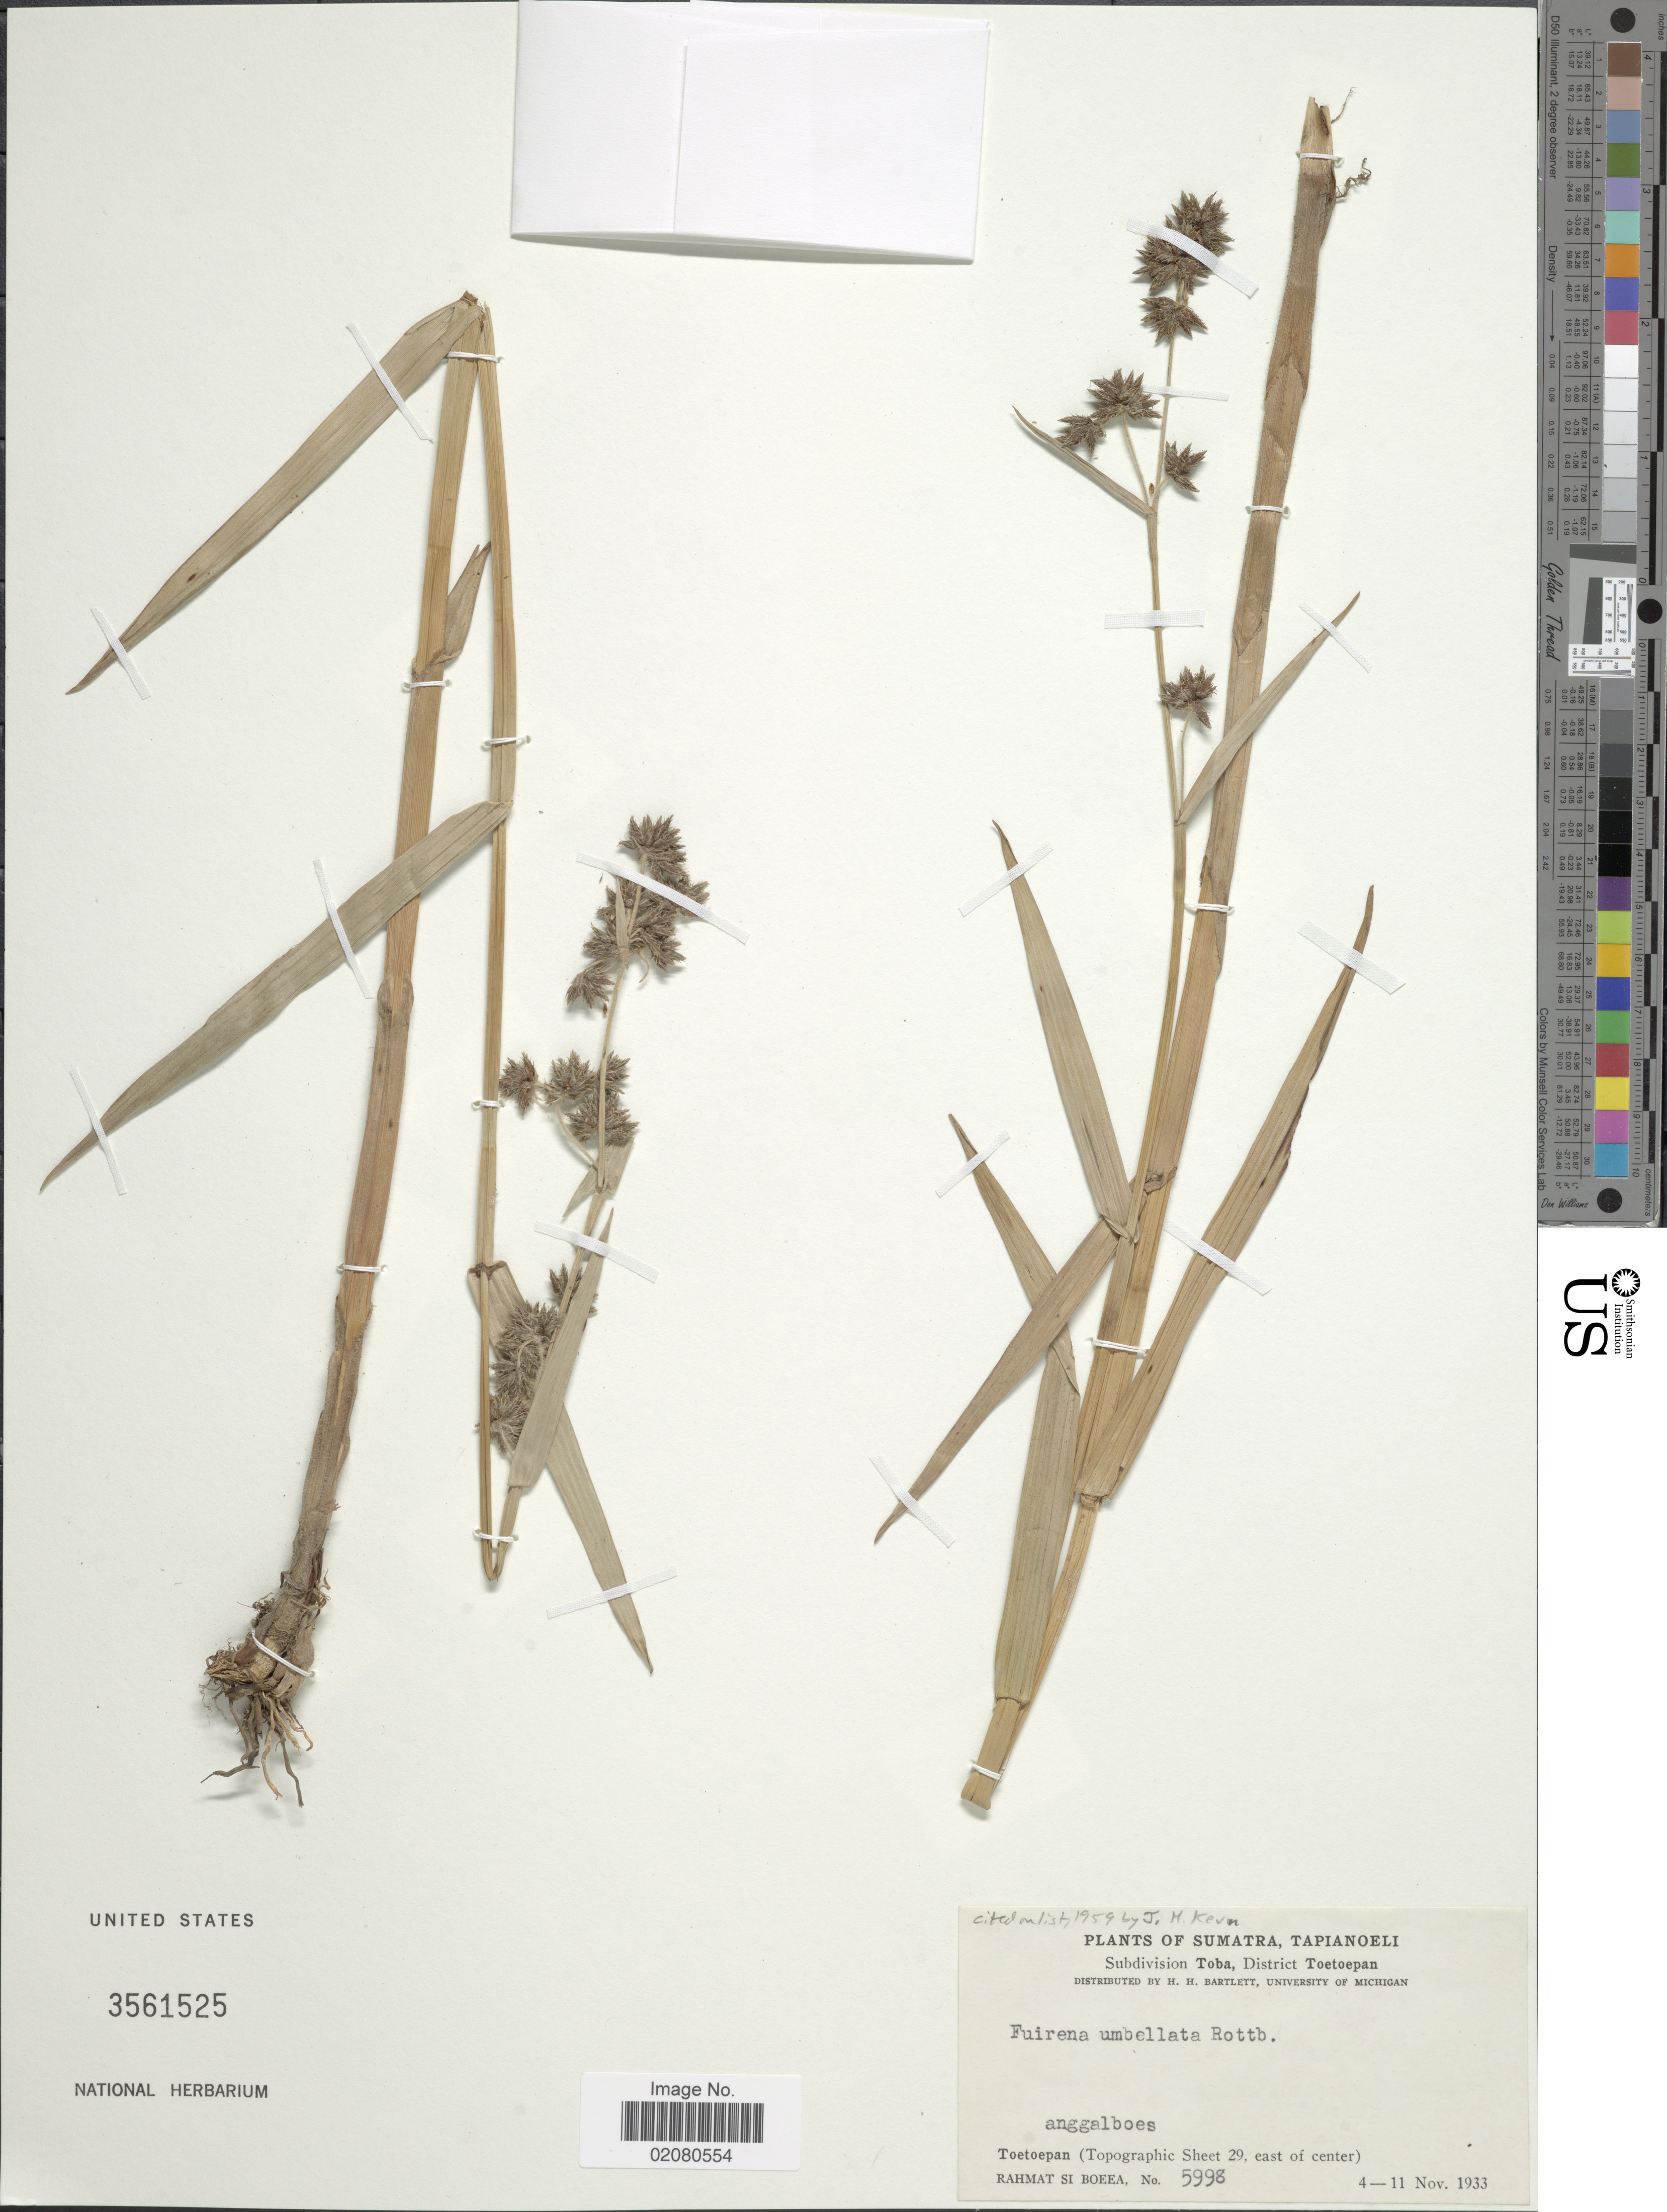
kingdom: Plantae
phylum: Tracheophyta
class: Liliopsida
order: Poales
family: Cyperaceae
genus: Fuirena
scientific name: Fuirena umbellata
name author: Rottb.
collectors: Rahmat Si Boeea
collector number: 5998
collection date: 1933-11-04/1933-11-11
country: Indonesia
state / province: Sumatra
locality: Tapianoeli, anggalboes, Toetoepan (Topographic Sheet 29, east of center).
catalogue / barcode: US 3561525